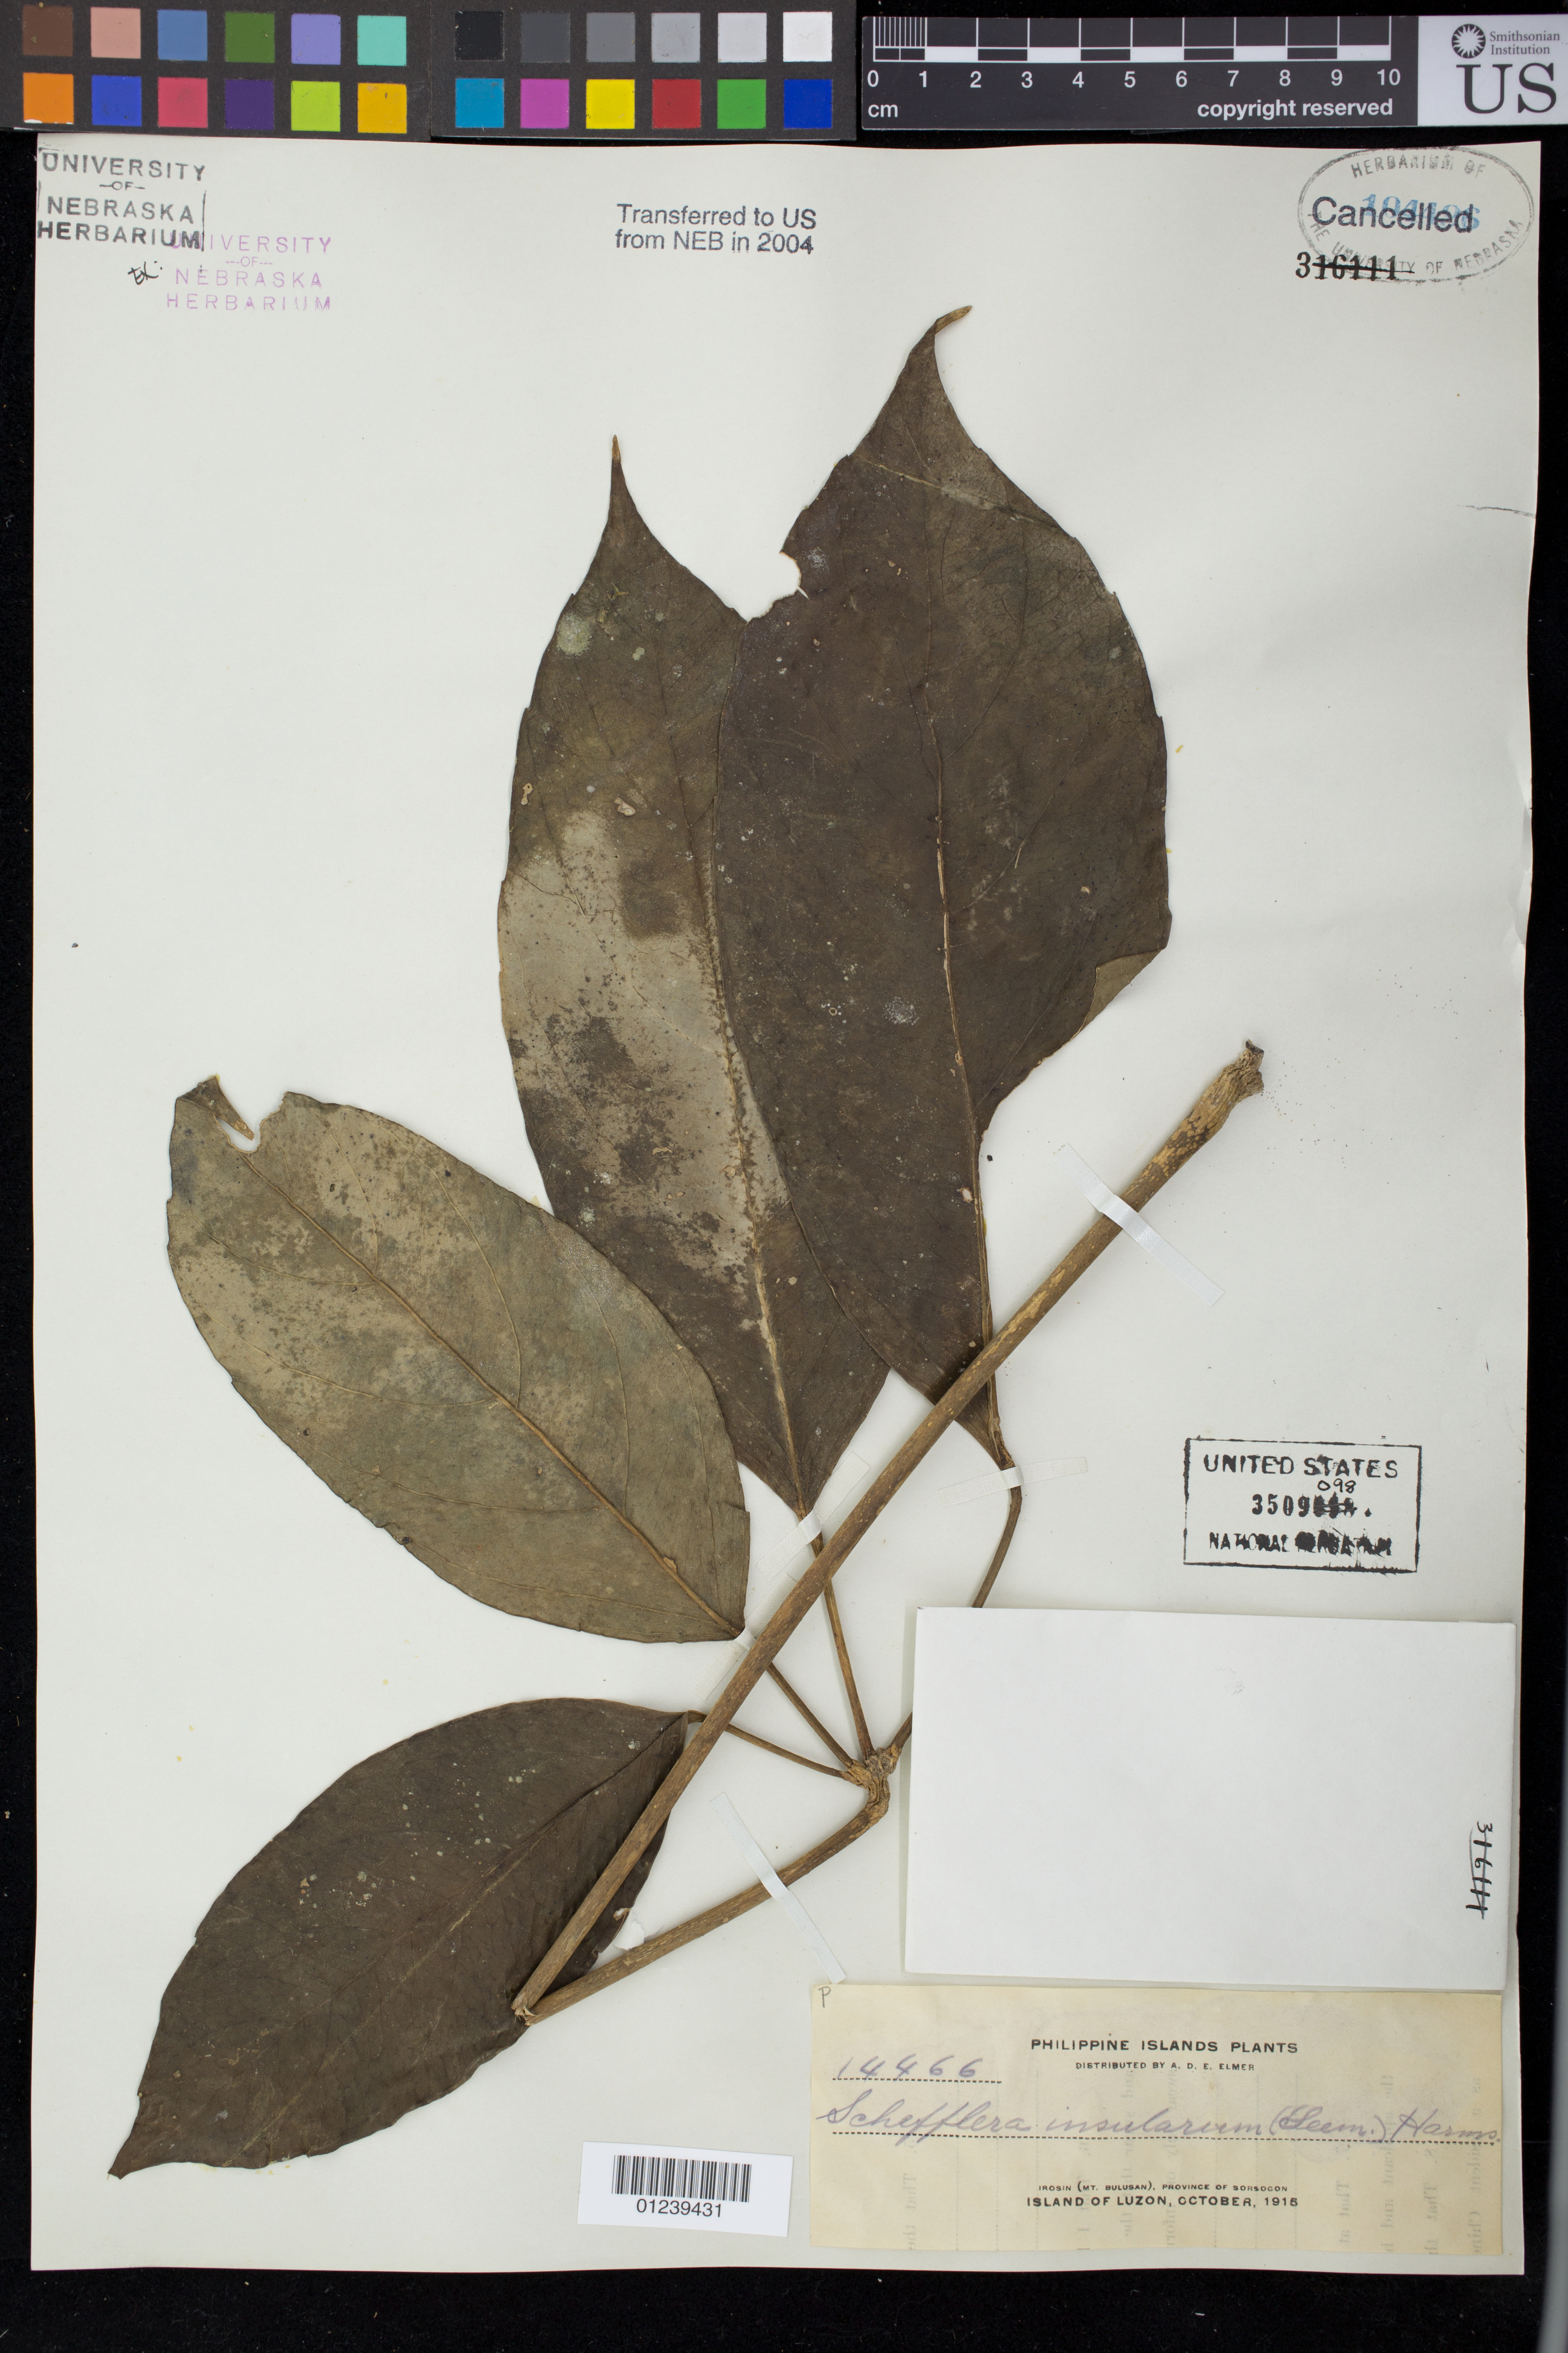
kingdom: Plantae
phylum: Tracheophyta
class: Magnoliopsida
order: Apiales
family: Araliaceae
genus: Schefflera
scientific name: Schefflera insularum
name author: (Seem.) Harms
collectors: A. D. E. Elmer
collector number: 14466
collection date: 1915-10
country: Philippines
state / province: Bicol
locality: Irosin (Mt. Bulusan), Province of Sorsogon, Island of Luzon.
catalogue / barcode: US 3509098